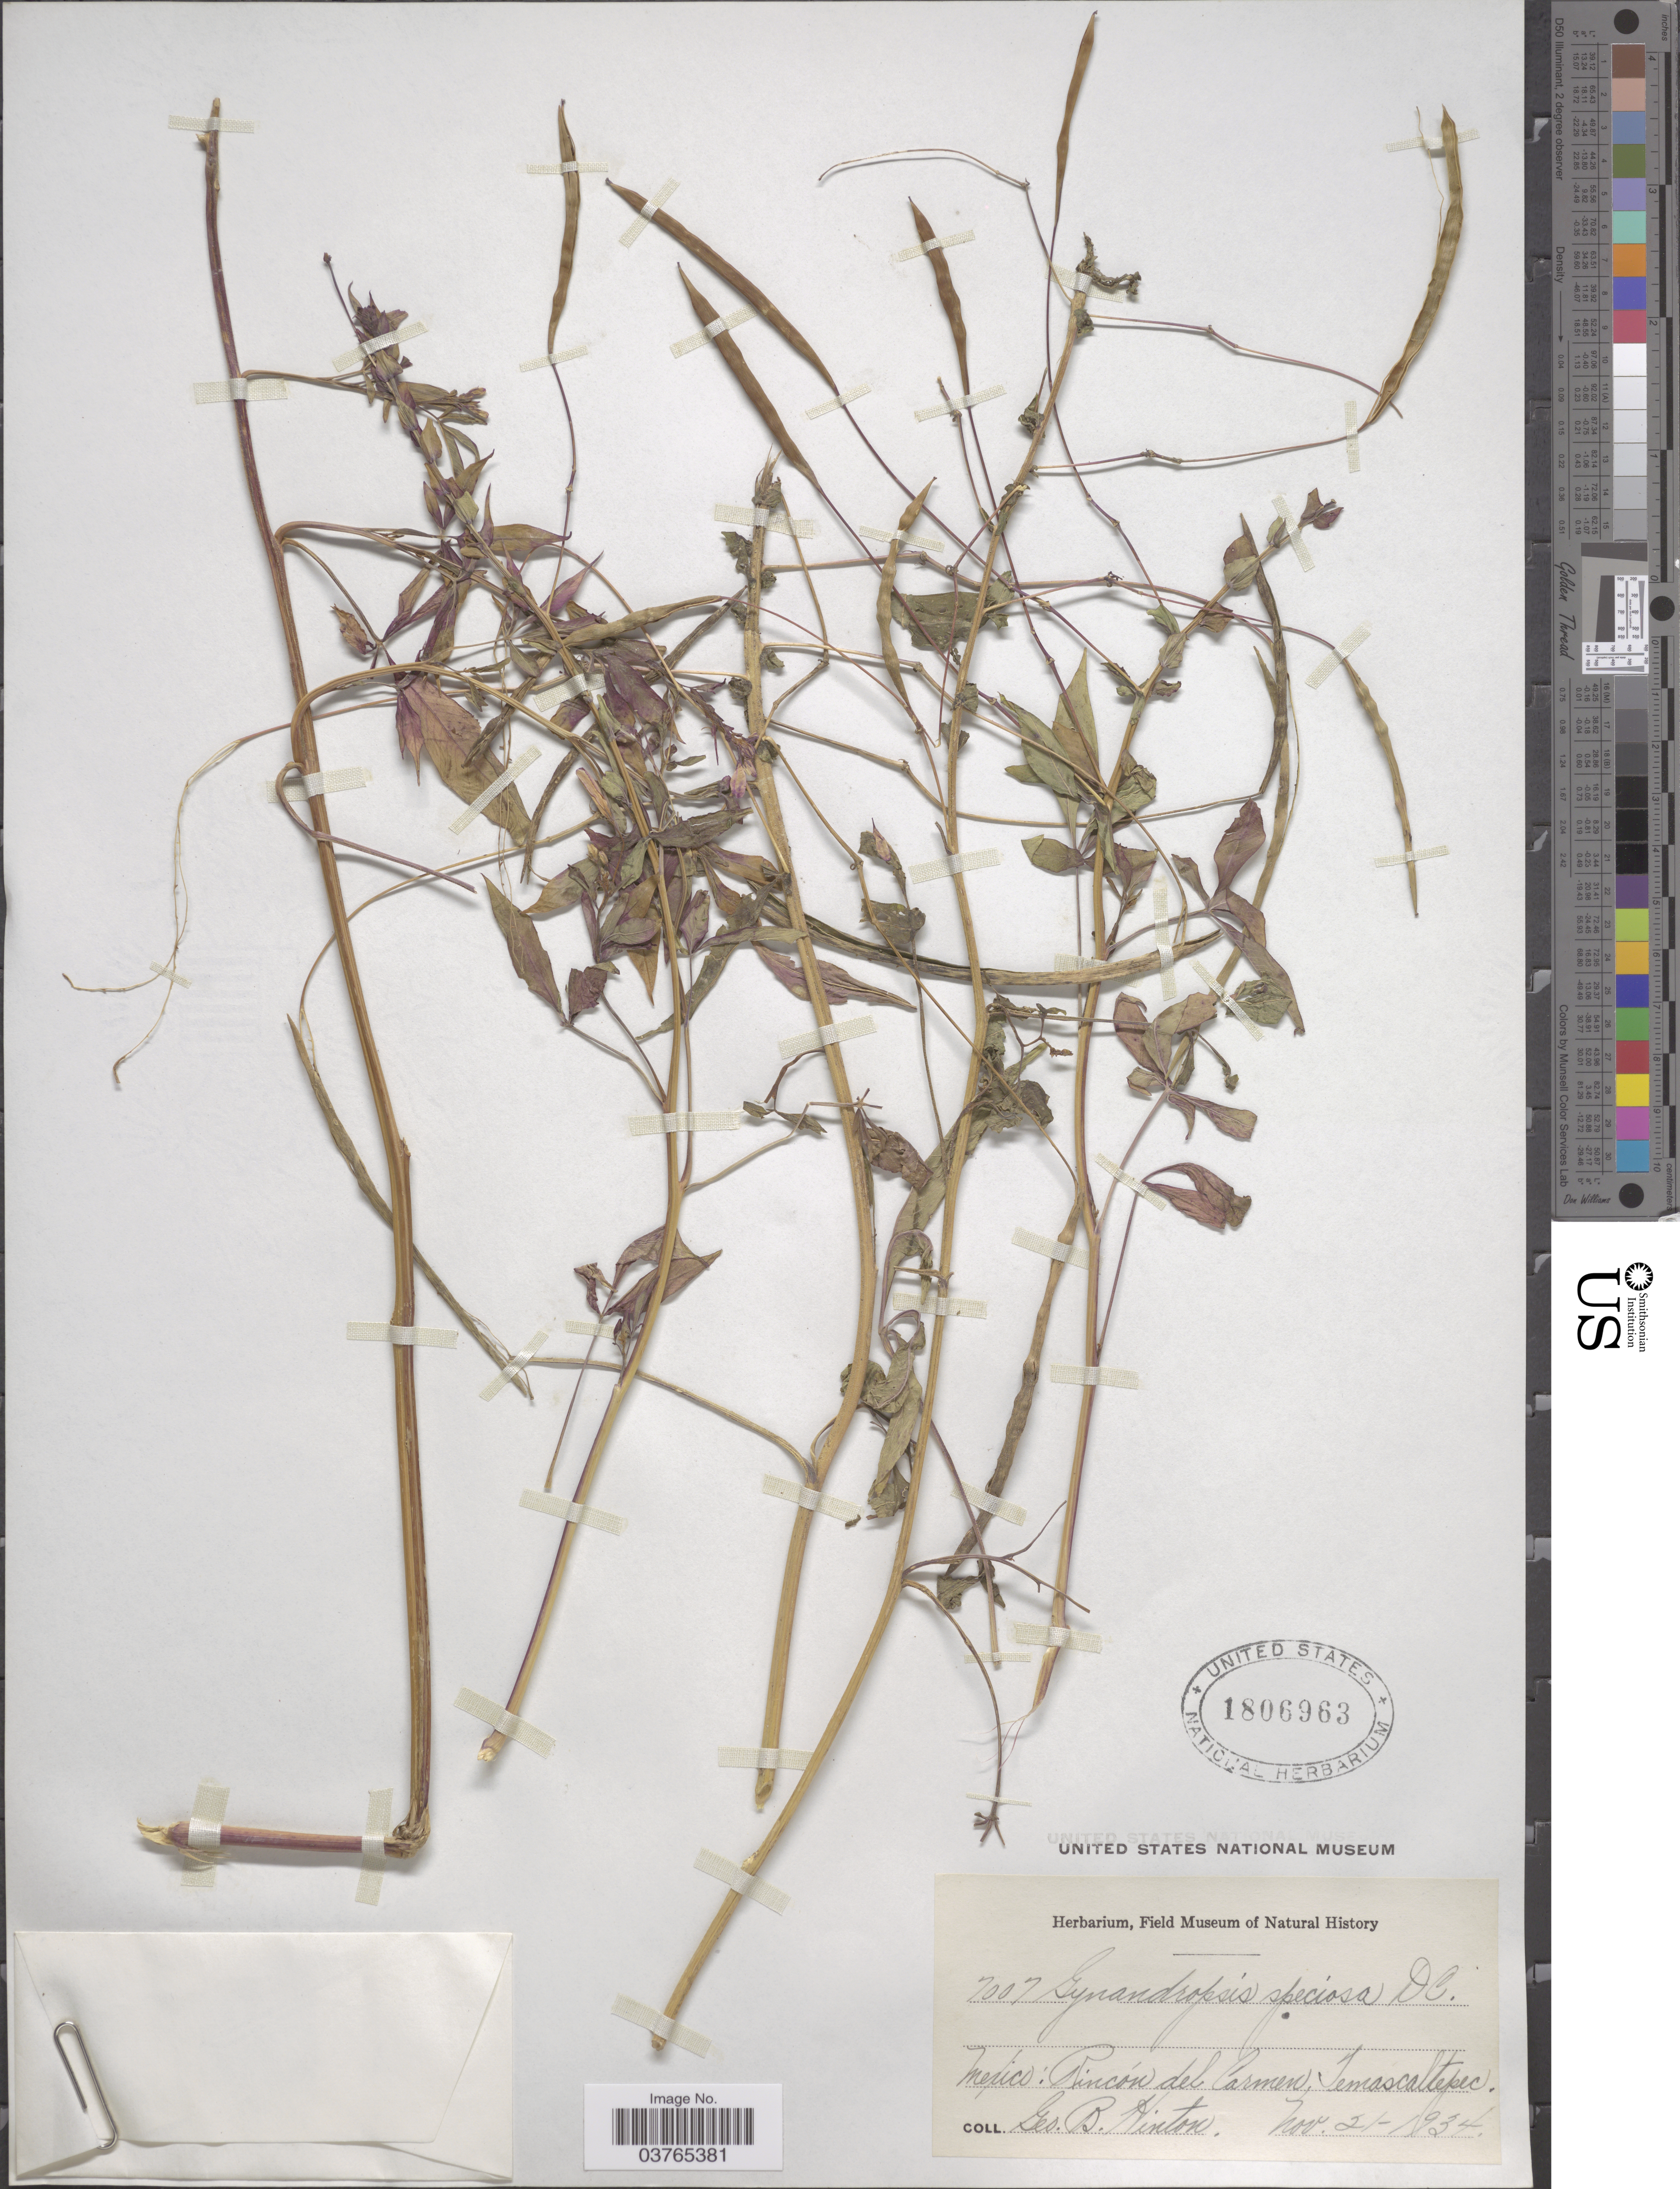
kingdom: Plantae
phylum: Tracheophyta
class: Magnoliopsida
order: Brassicales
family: Cleomaceae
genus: Cleoserrata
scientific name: Cleoserrata speciosa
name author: (Raf.) Iltis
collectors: G. B. Hinton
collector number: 7007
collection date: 1934-11-21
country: Mexico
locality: Rincón del Carmen, Temascaltepec.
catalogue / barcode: US 1806963